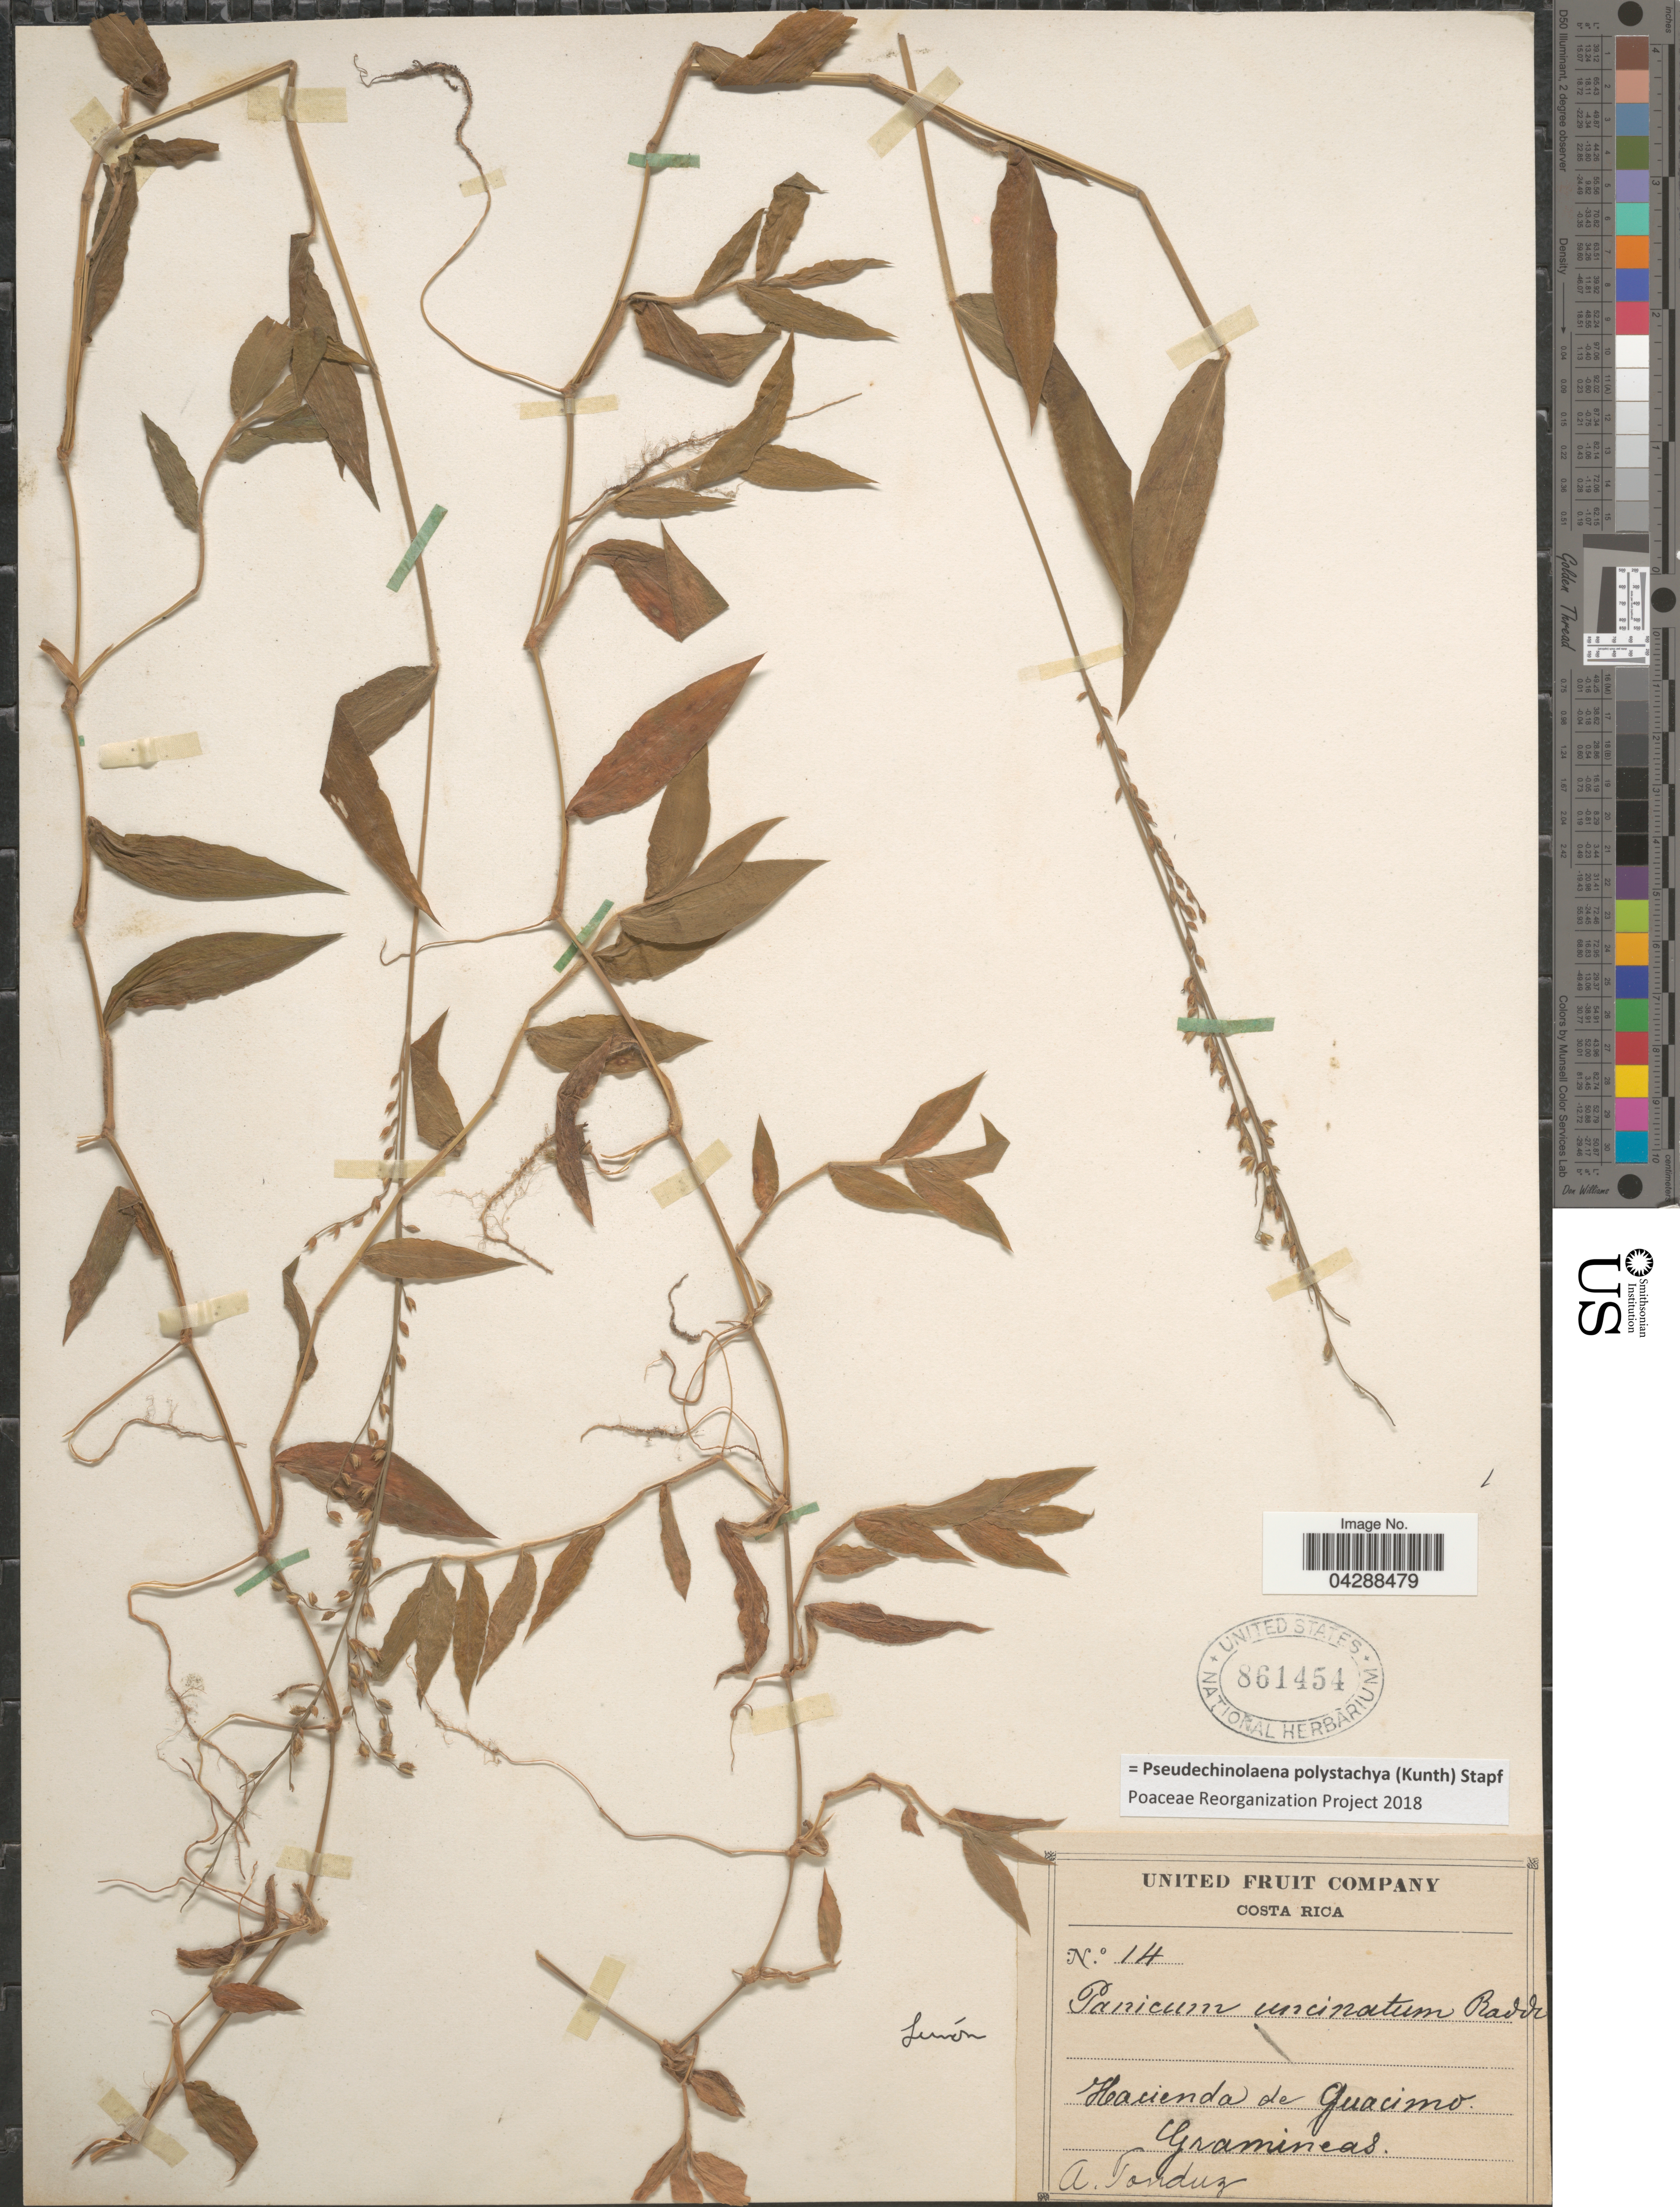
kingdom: Plantae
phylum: Tracheophyta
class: Liliopsida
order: Poales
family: Poaceae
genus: Pseudechinolaena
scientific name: Pseudechinolaena polystachya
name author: (Kunth) Stapf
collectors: A. Tonduz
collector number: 14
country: Costa Rica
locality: Hacienda de Guacimo.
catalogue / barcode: US 861454